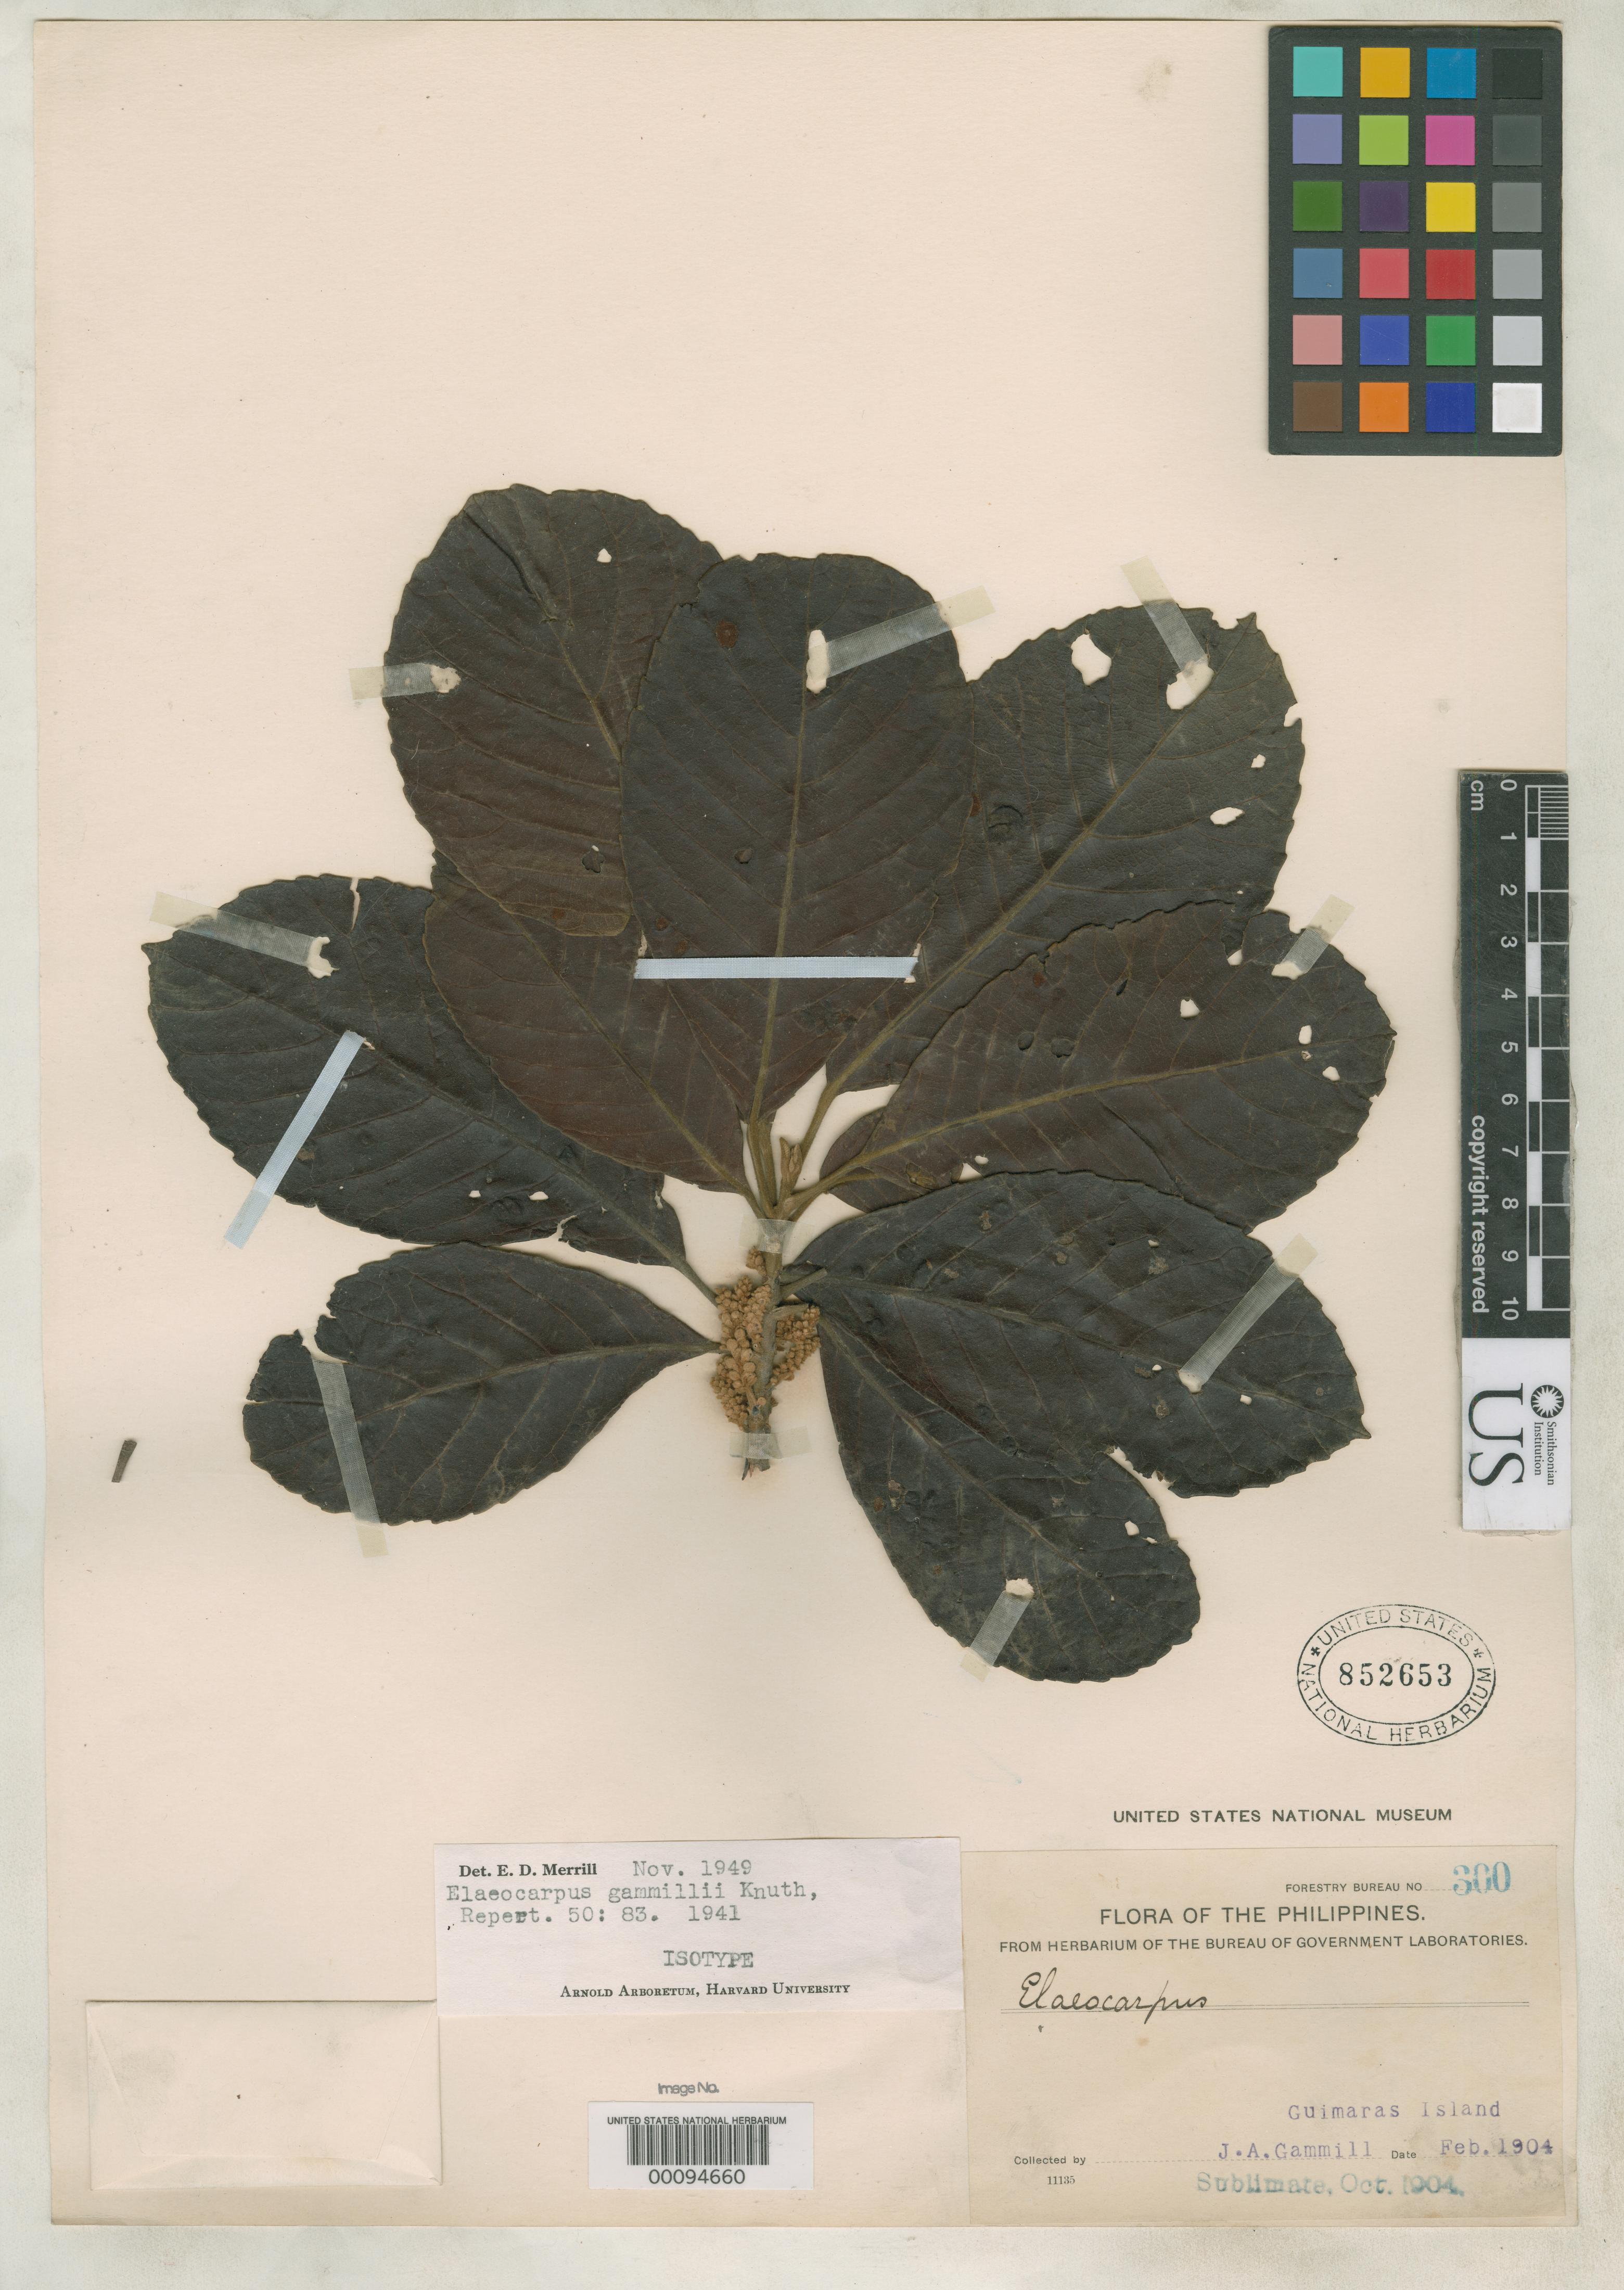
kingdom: Plantae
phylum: Tracheophyta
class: Magnoliopsida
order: Oxalidales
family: Elaeocarpaceae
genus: Elaeocarpus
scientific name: Elaeocarpus gammillii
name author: R. Knuth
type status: Isotype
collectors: J. Gammill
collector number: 300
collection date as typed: Oct 1904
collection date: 1904-10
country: Philippines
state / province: Western Visayas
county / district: Iloilo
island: Guimaras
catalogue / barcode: US 852653